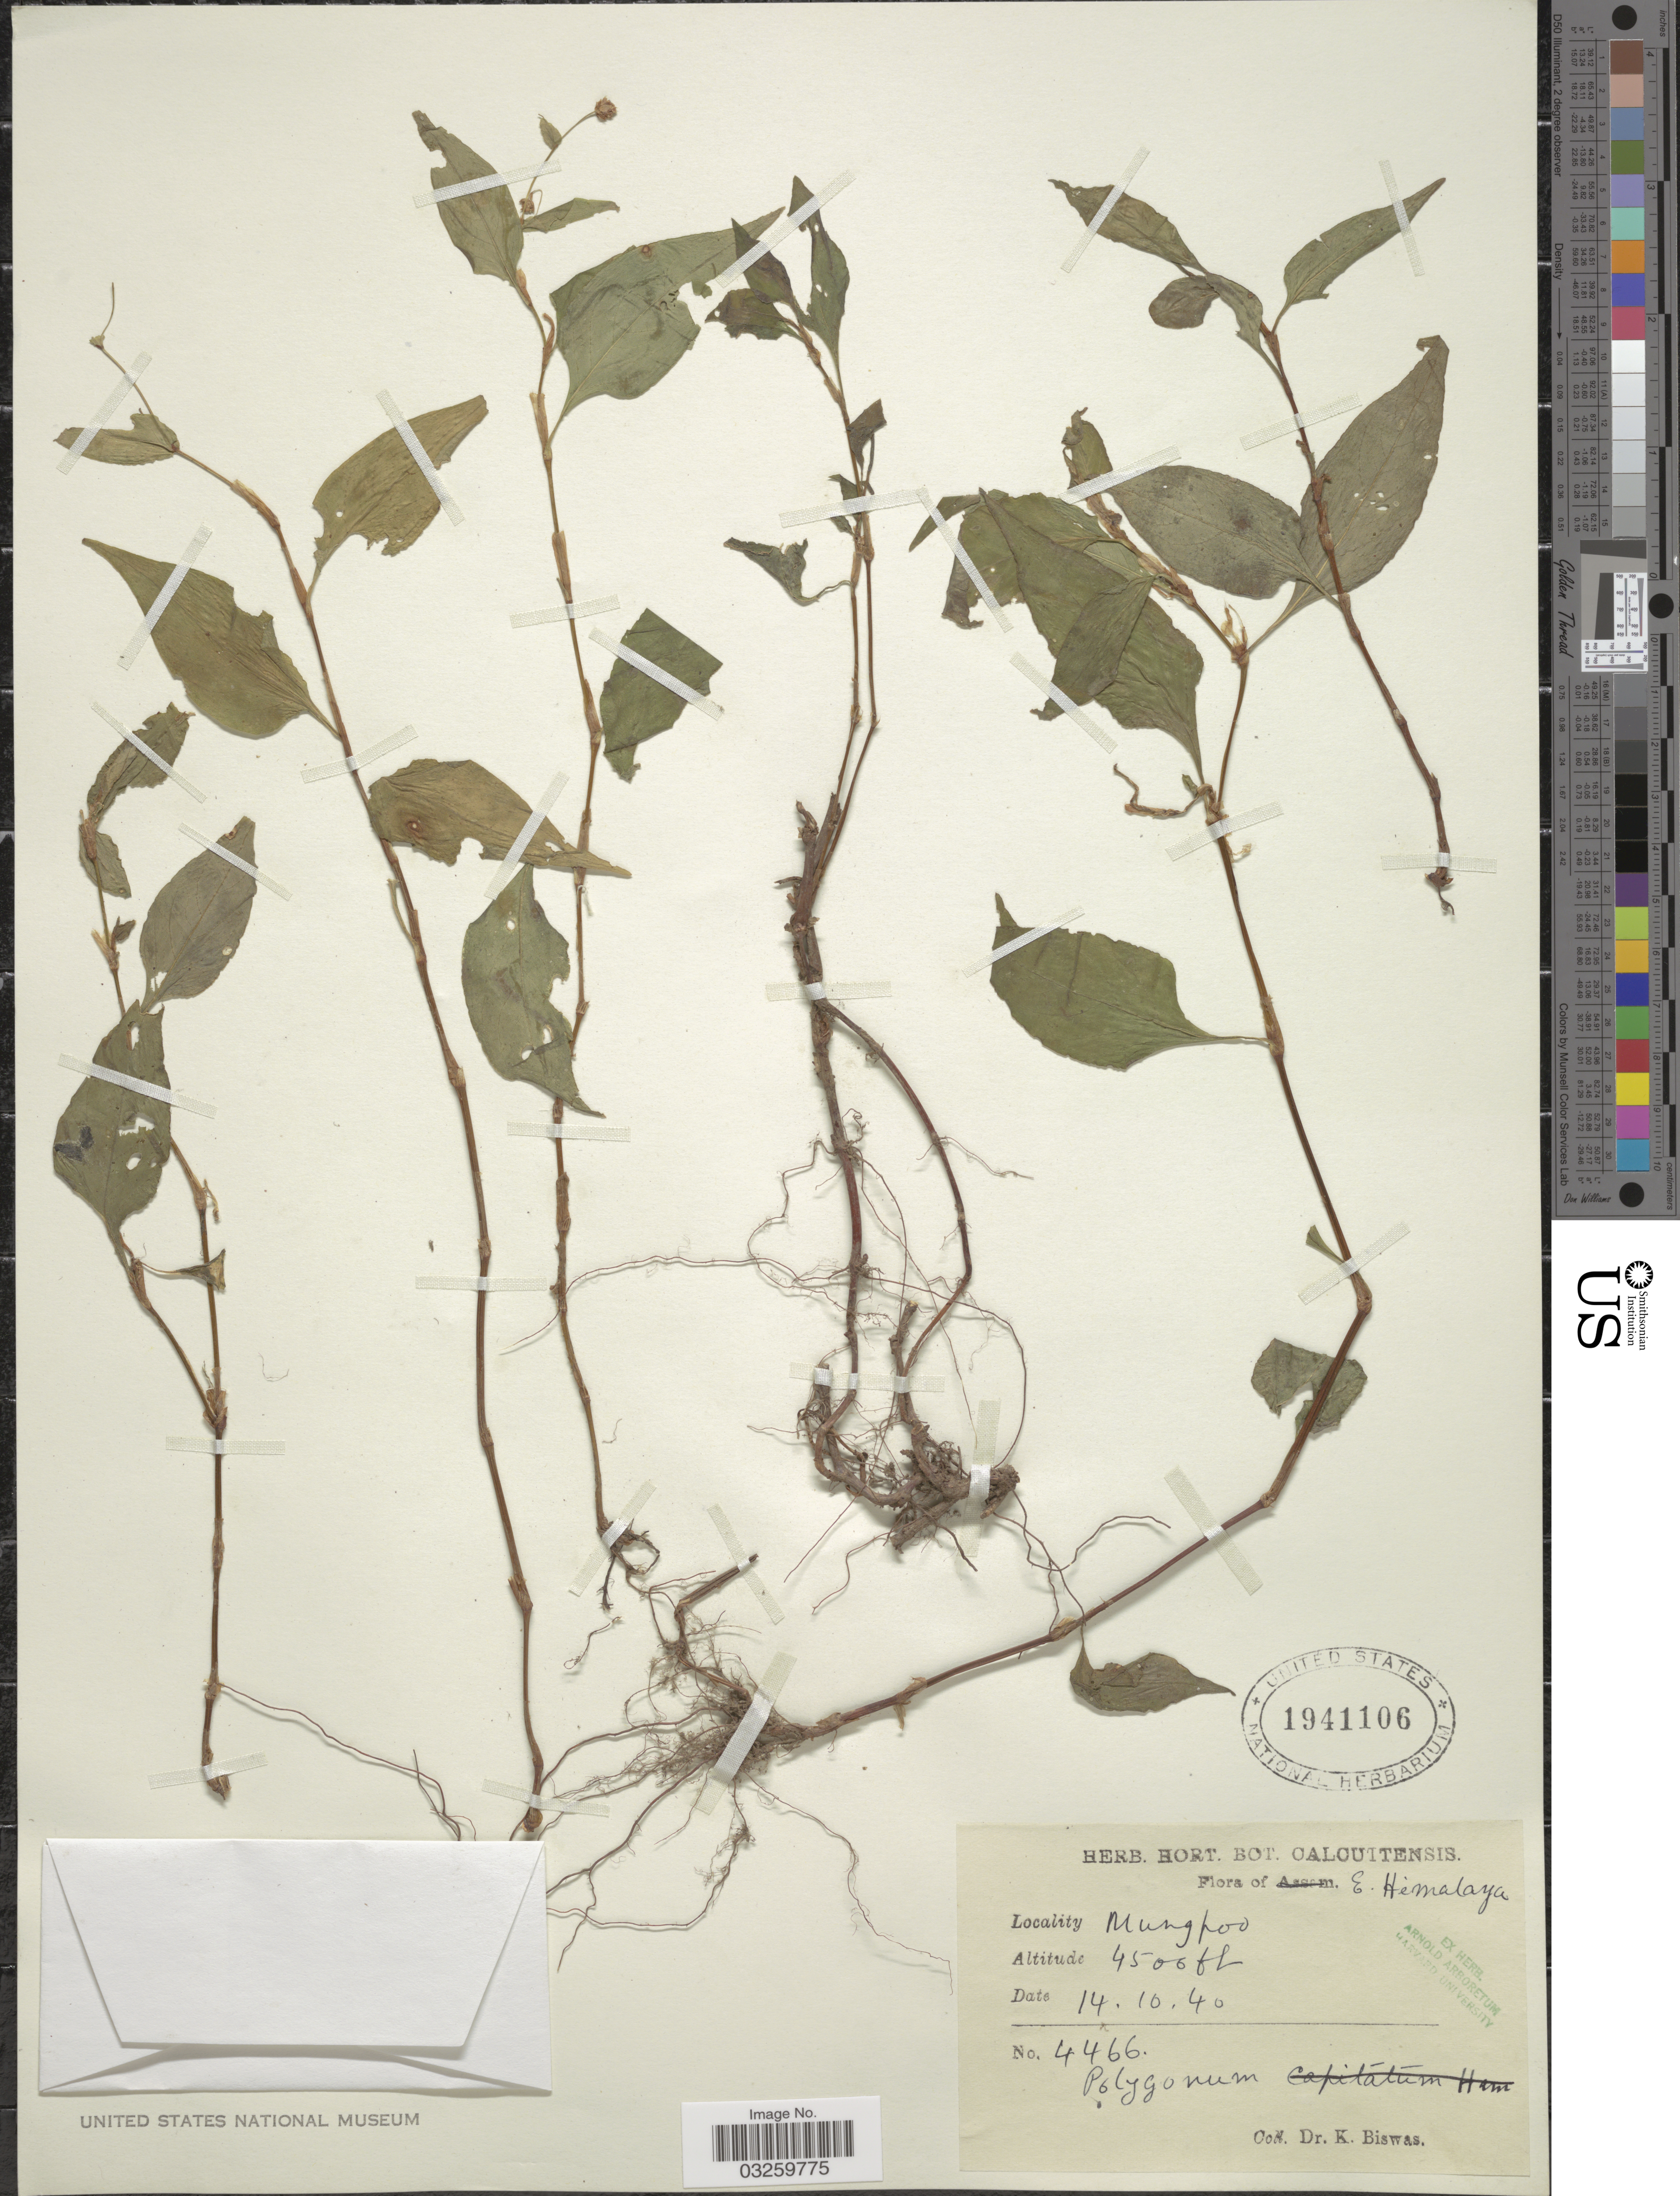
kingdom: Plantae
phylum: Tracheophyta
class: Magnoliopsida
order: Caryophyllales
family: Polygonaceae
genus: Polygonum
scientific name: Polygonum sp.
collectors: K. Biswas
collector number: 4466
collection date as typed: Transcribed d/m/y: 14/10/40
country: India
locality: E. Himalaya. Mungpoo.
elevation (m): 1372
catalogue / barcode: US 1941106